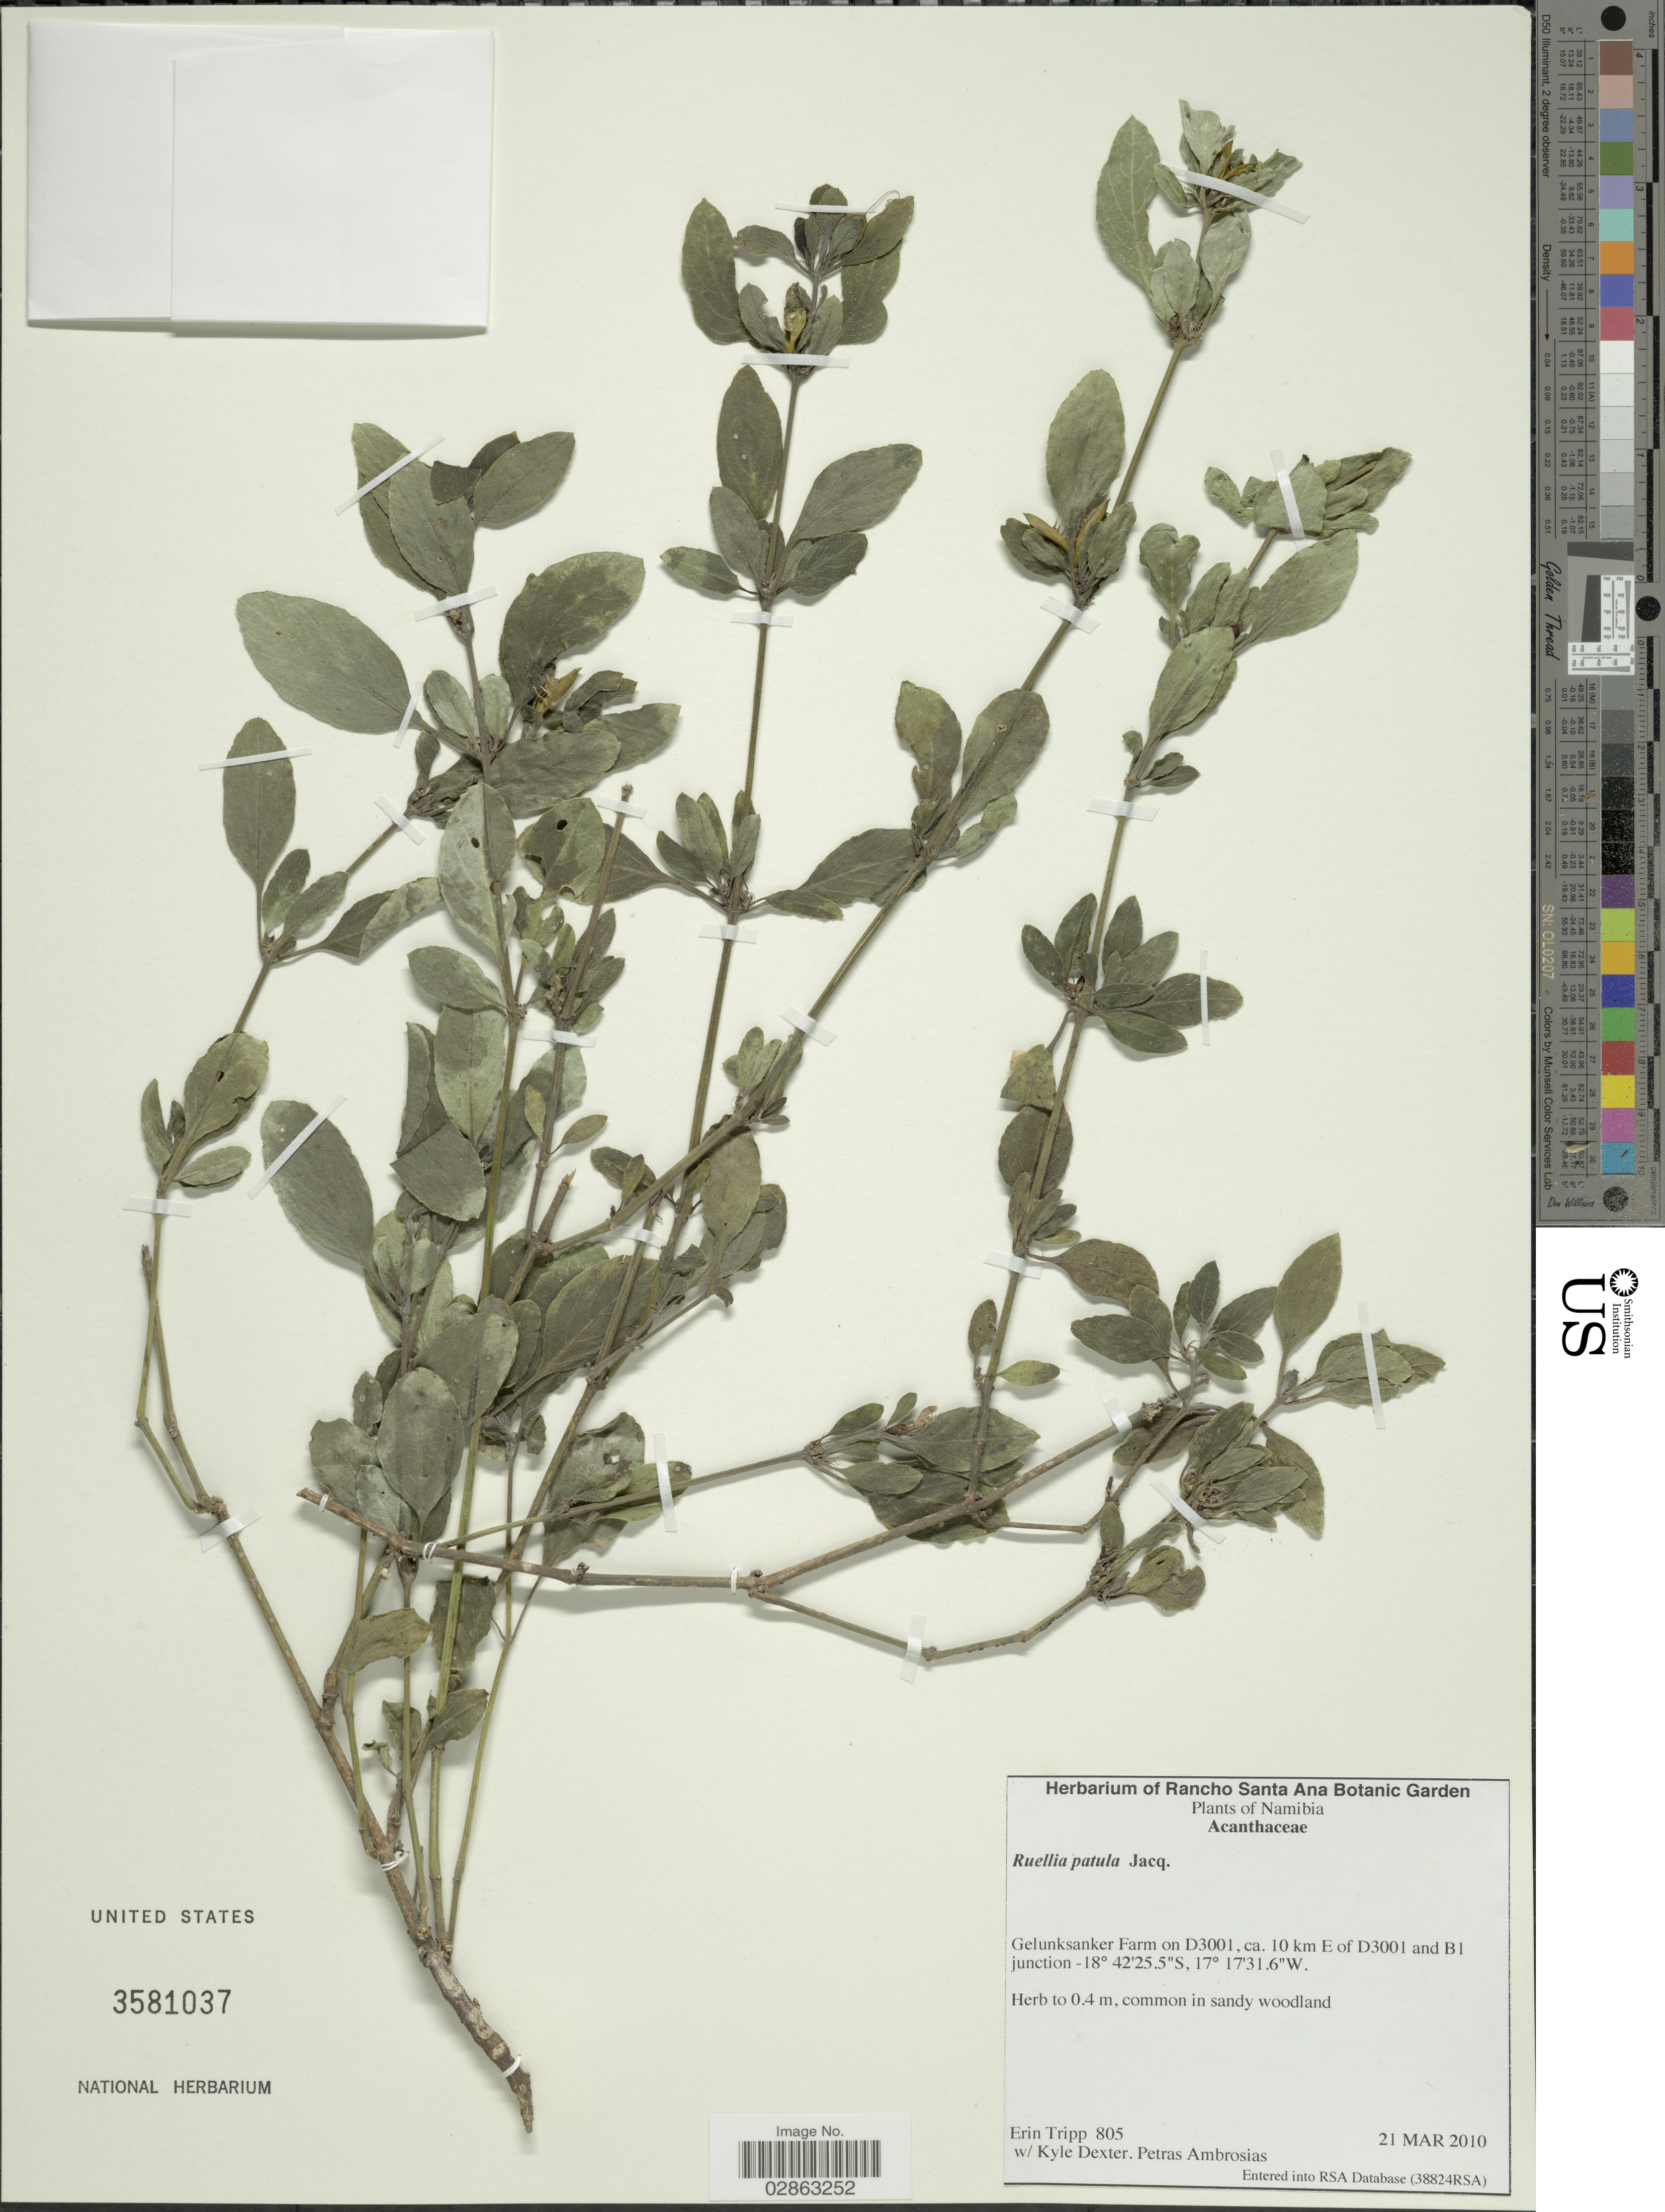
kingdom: Plantae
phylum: Tracheophyta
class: Magnoliopsida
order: Lamiales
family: Acanthaceae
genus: Ruellia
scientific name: Ruellia patula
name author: Jacq.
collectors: E. Tripp, K. Dexter & P. Ambrosias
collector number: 805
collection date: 2010-03-21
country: Namibia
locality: Geluksanker Farm on D3001, ca. 10 km E of D3001 and B1 junction.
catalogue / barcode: US 3581037